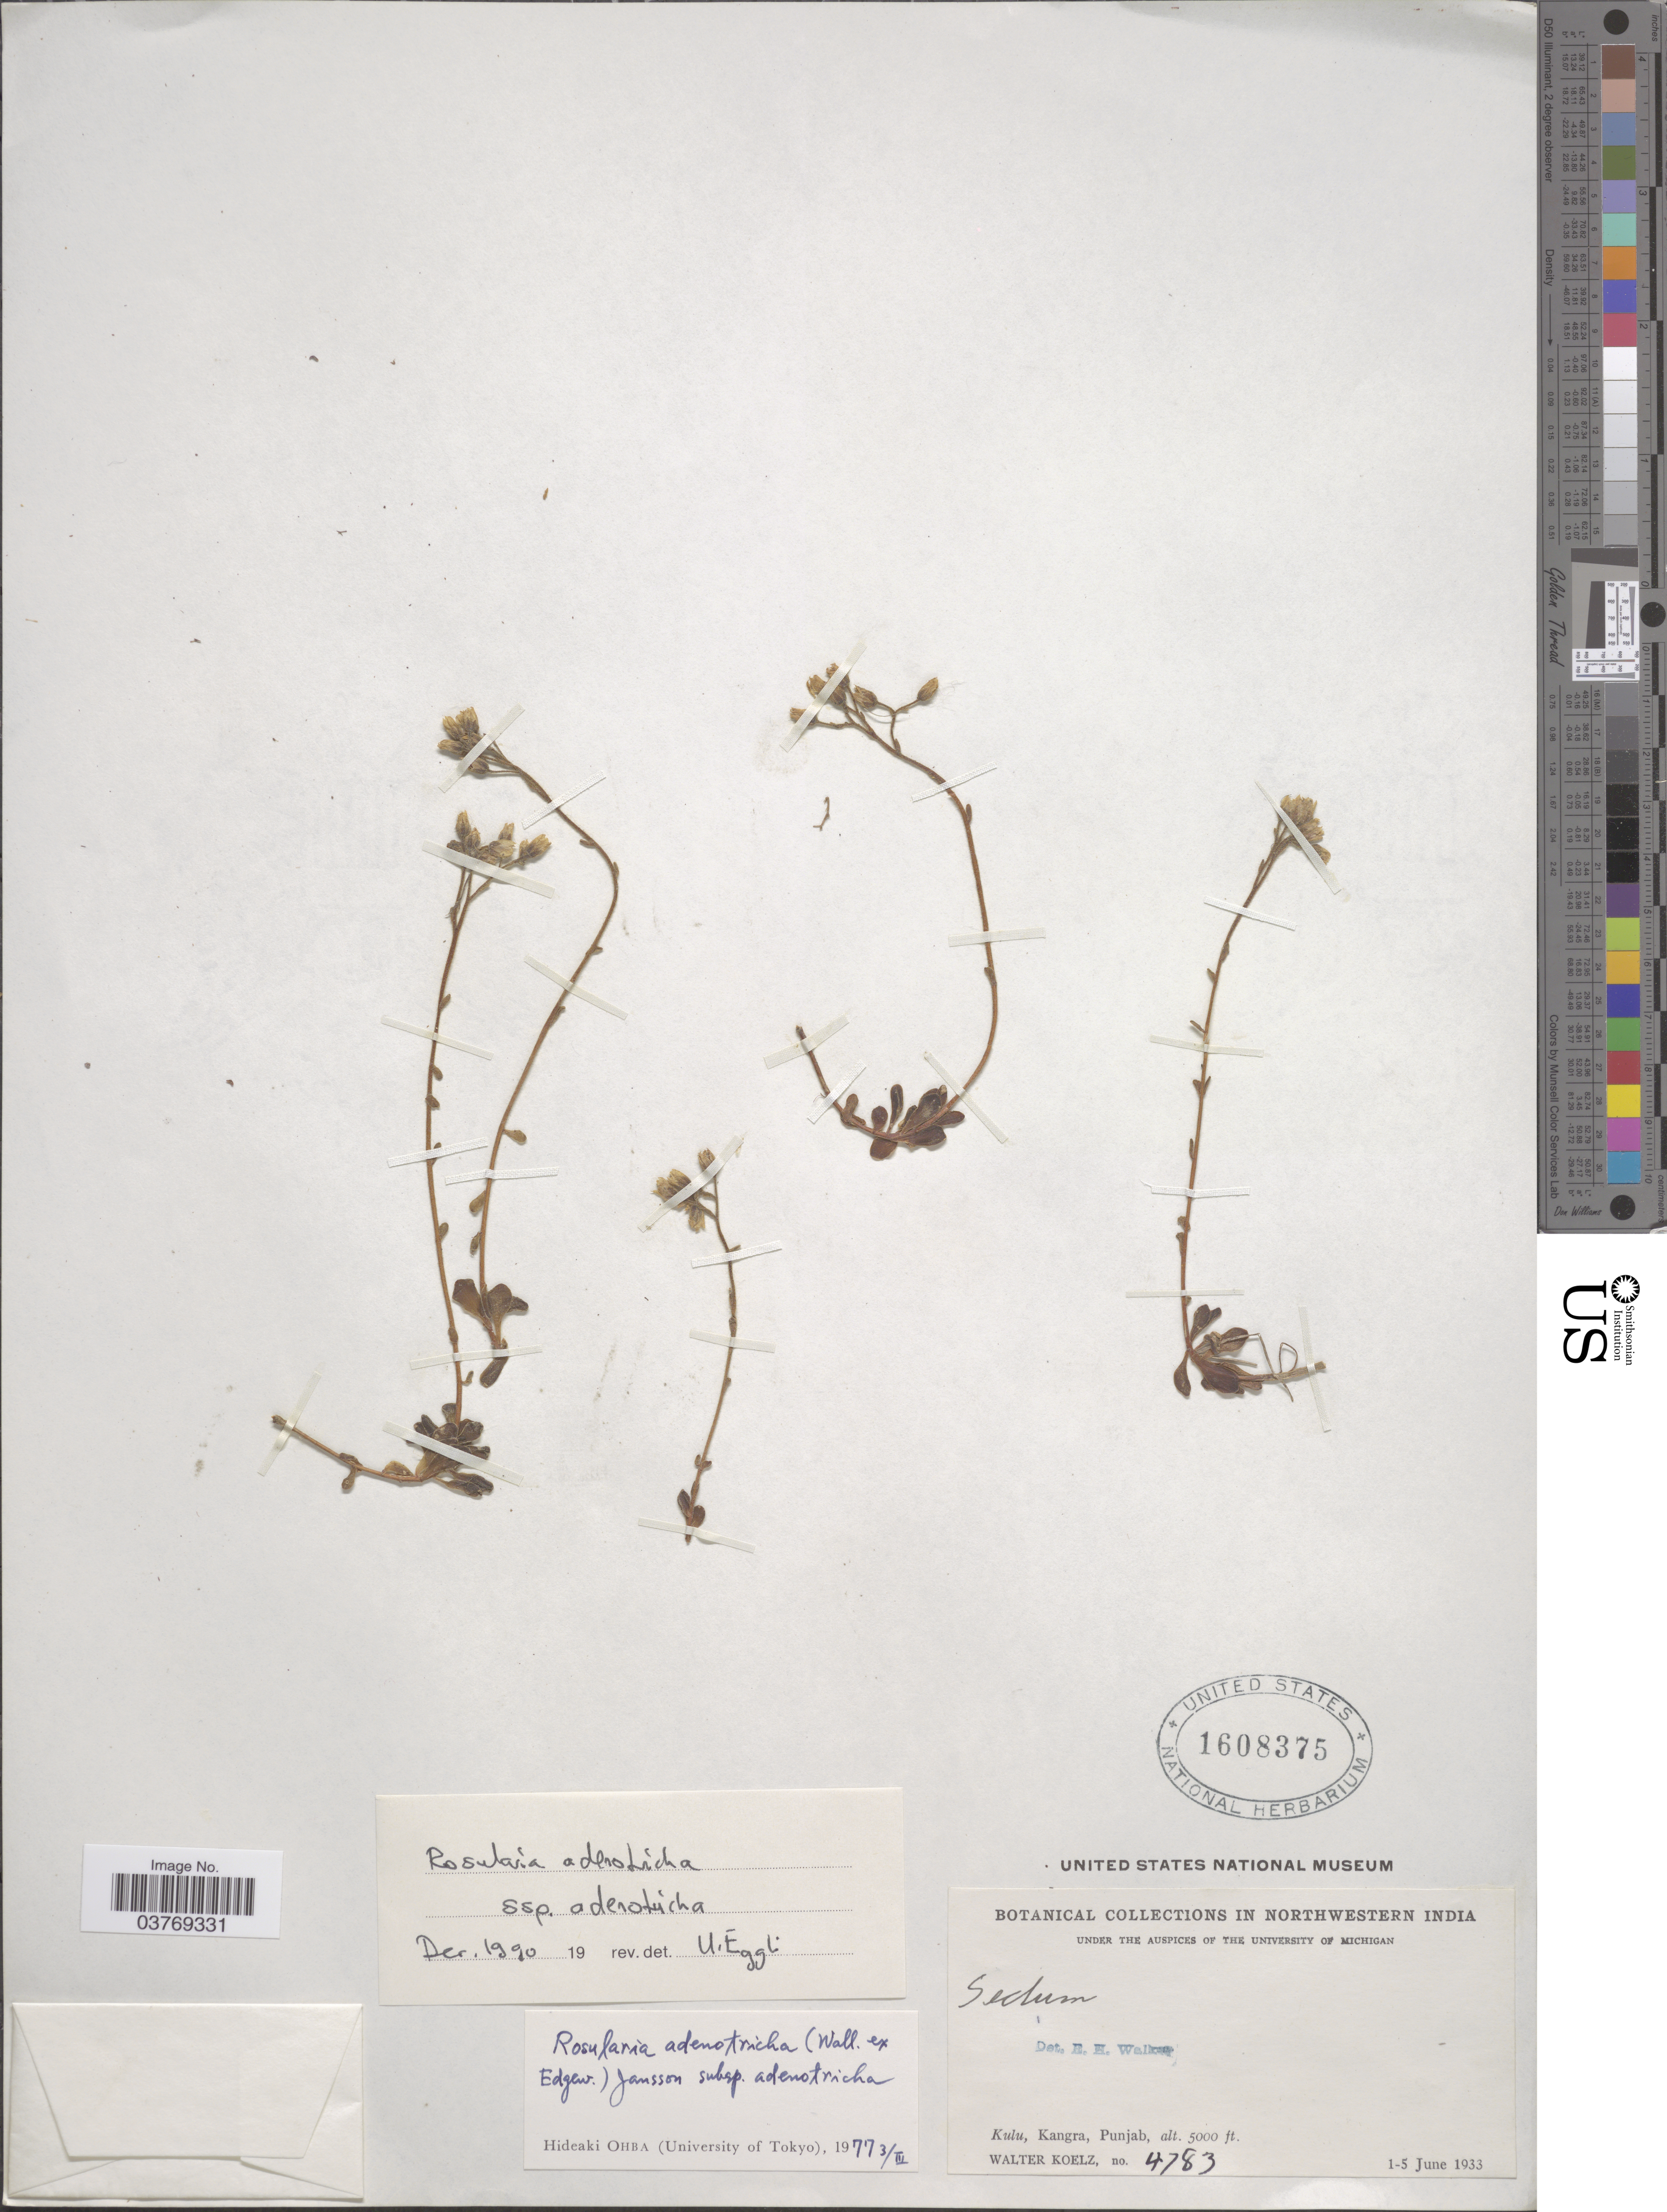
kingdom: Plantae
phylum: Tracheophyta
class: Magnoliopsida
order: Saxifragales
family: Crassulaceae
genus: Rosularia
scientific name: Rosularia adenotricha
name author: (Wall. ex Edgew.) C.-A. Jansson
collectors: W. N. Koelz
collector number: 4783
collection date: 1933-06-01/1933-06-05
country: India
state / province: Punjab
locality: Northwestern India. Kulu, Kangra.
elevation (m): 1524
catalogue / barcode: US 1608375